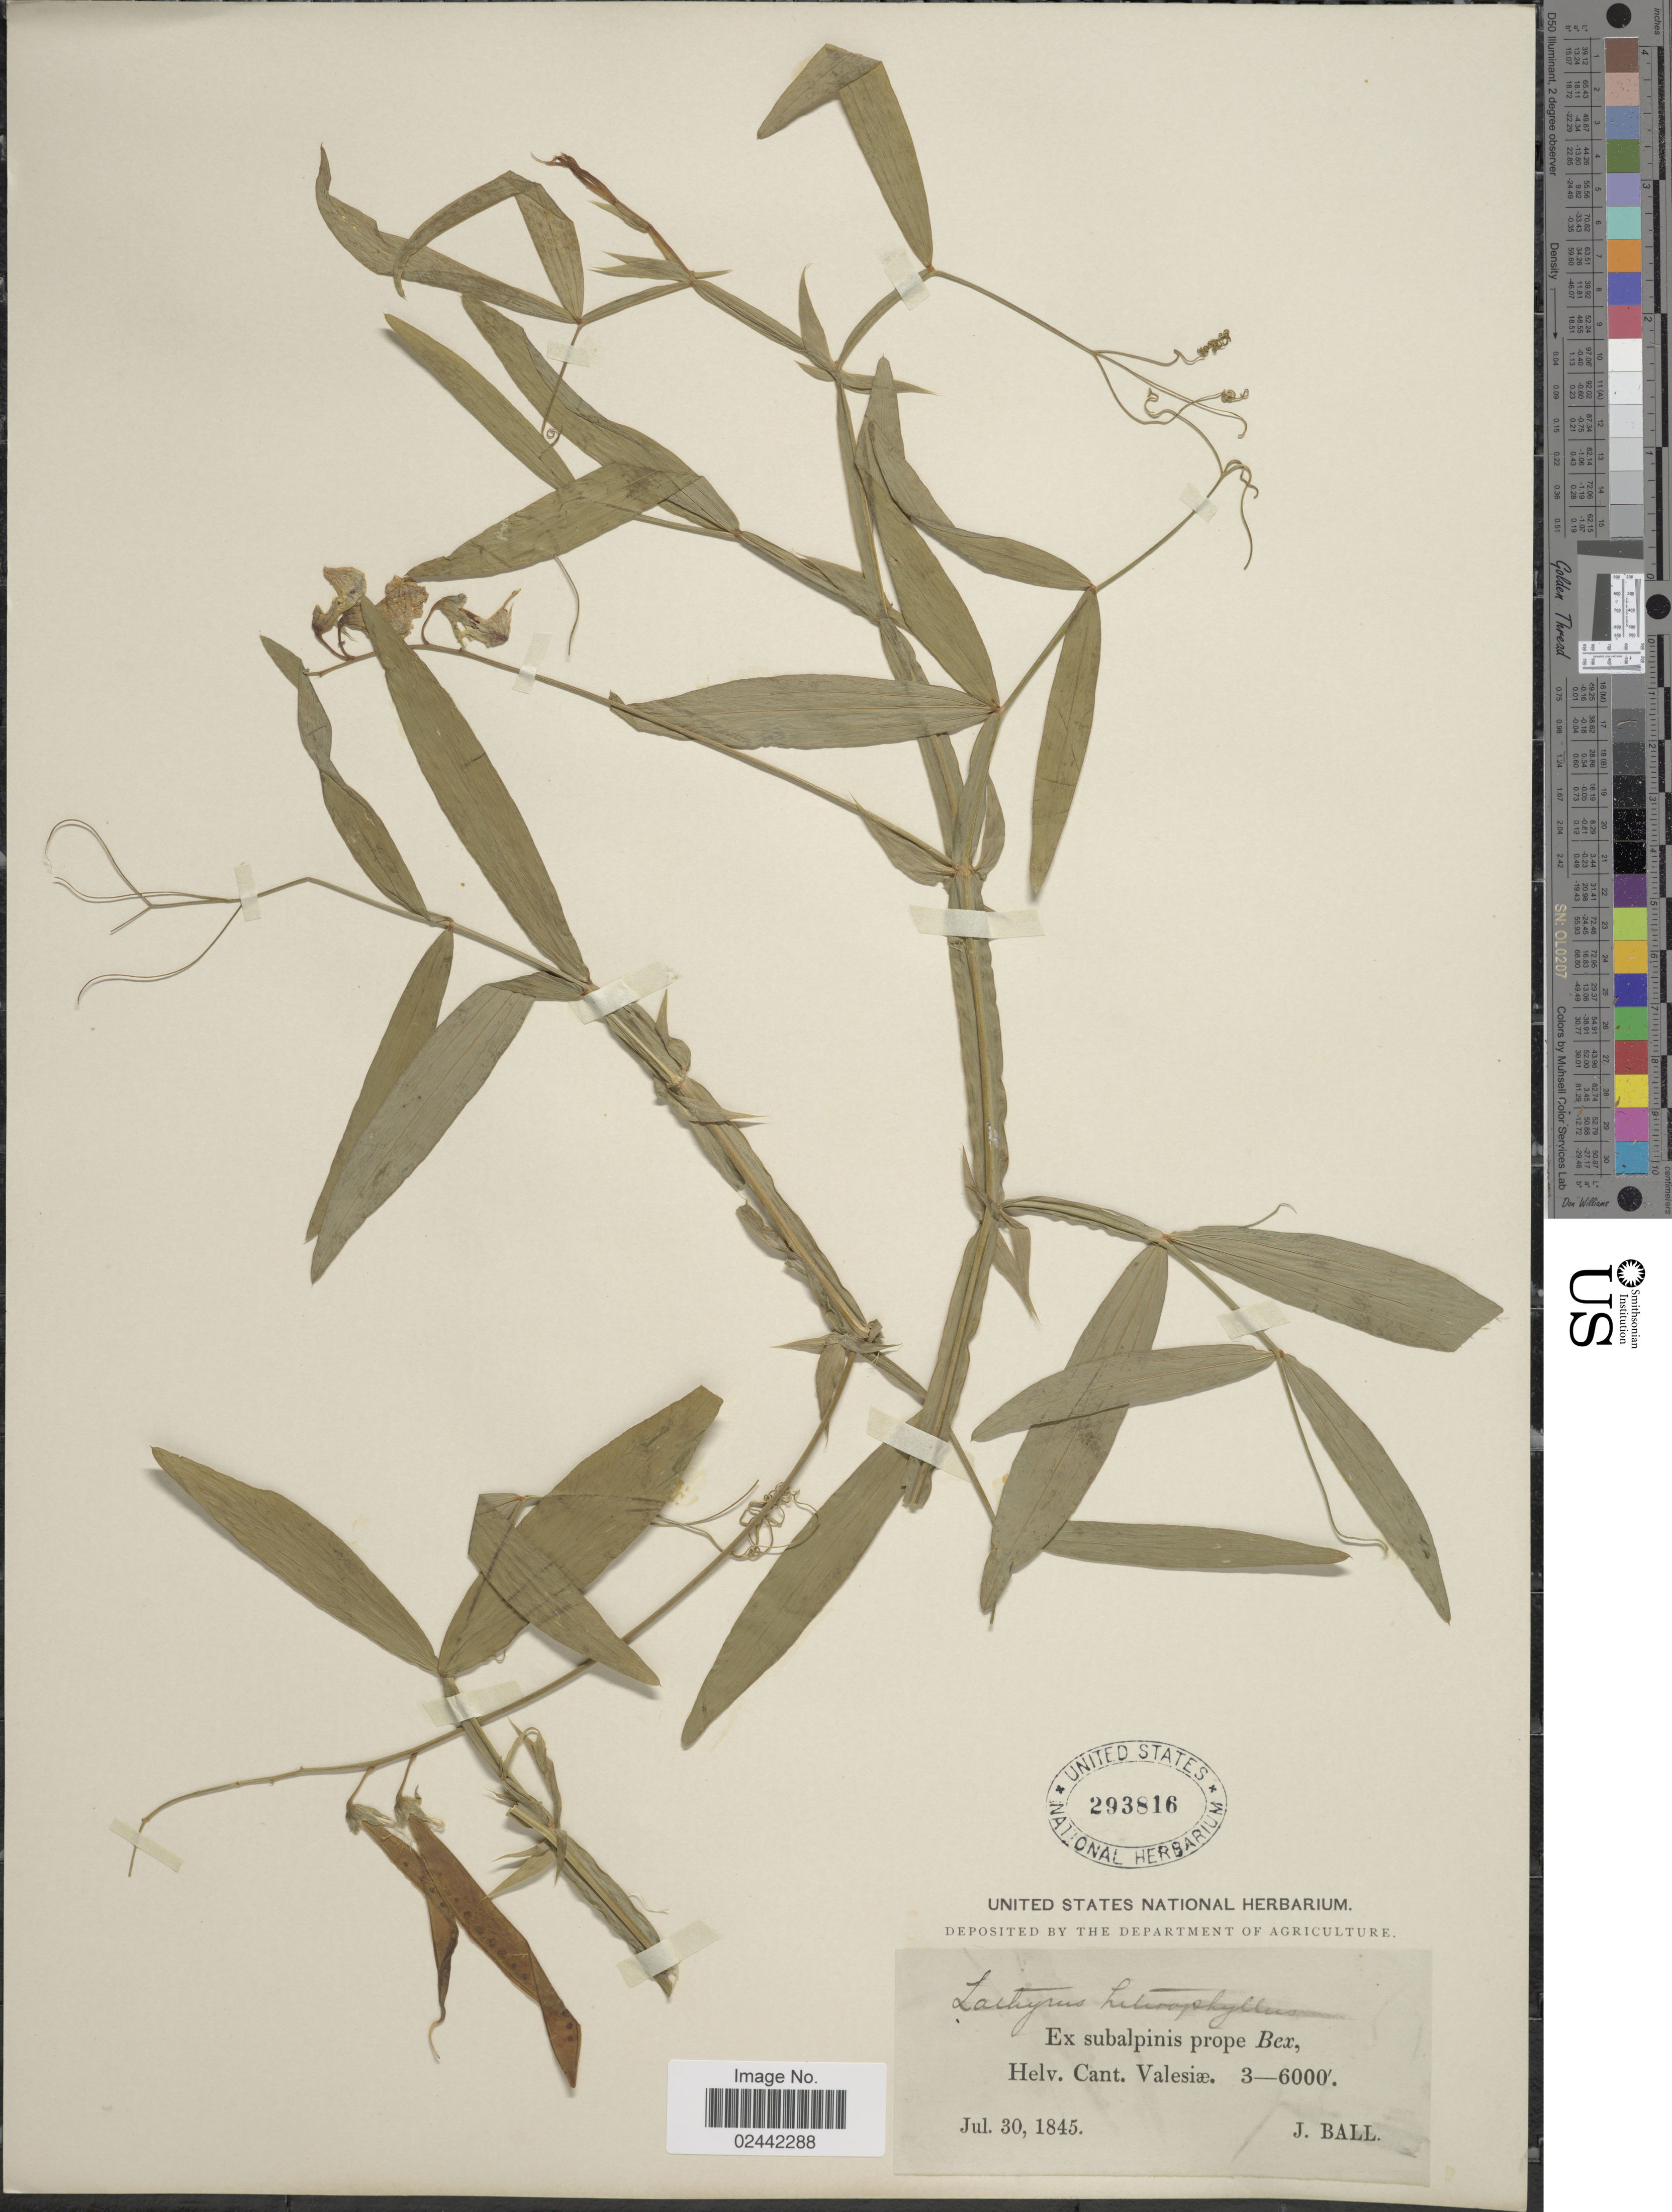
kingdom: Plantae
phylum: Tracheophyta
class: Magnoliopsida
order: Fabales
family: Fabaceae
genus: Lathyrus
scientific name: Lathyrus heterophyllus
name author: L.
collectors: J. Ball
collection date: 1845-07-30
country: Switzerland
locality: Helv. cant. Valesiae.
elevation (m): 914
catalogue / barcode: US 293816